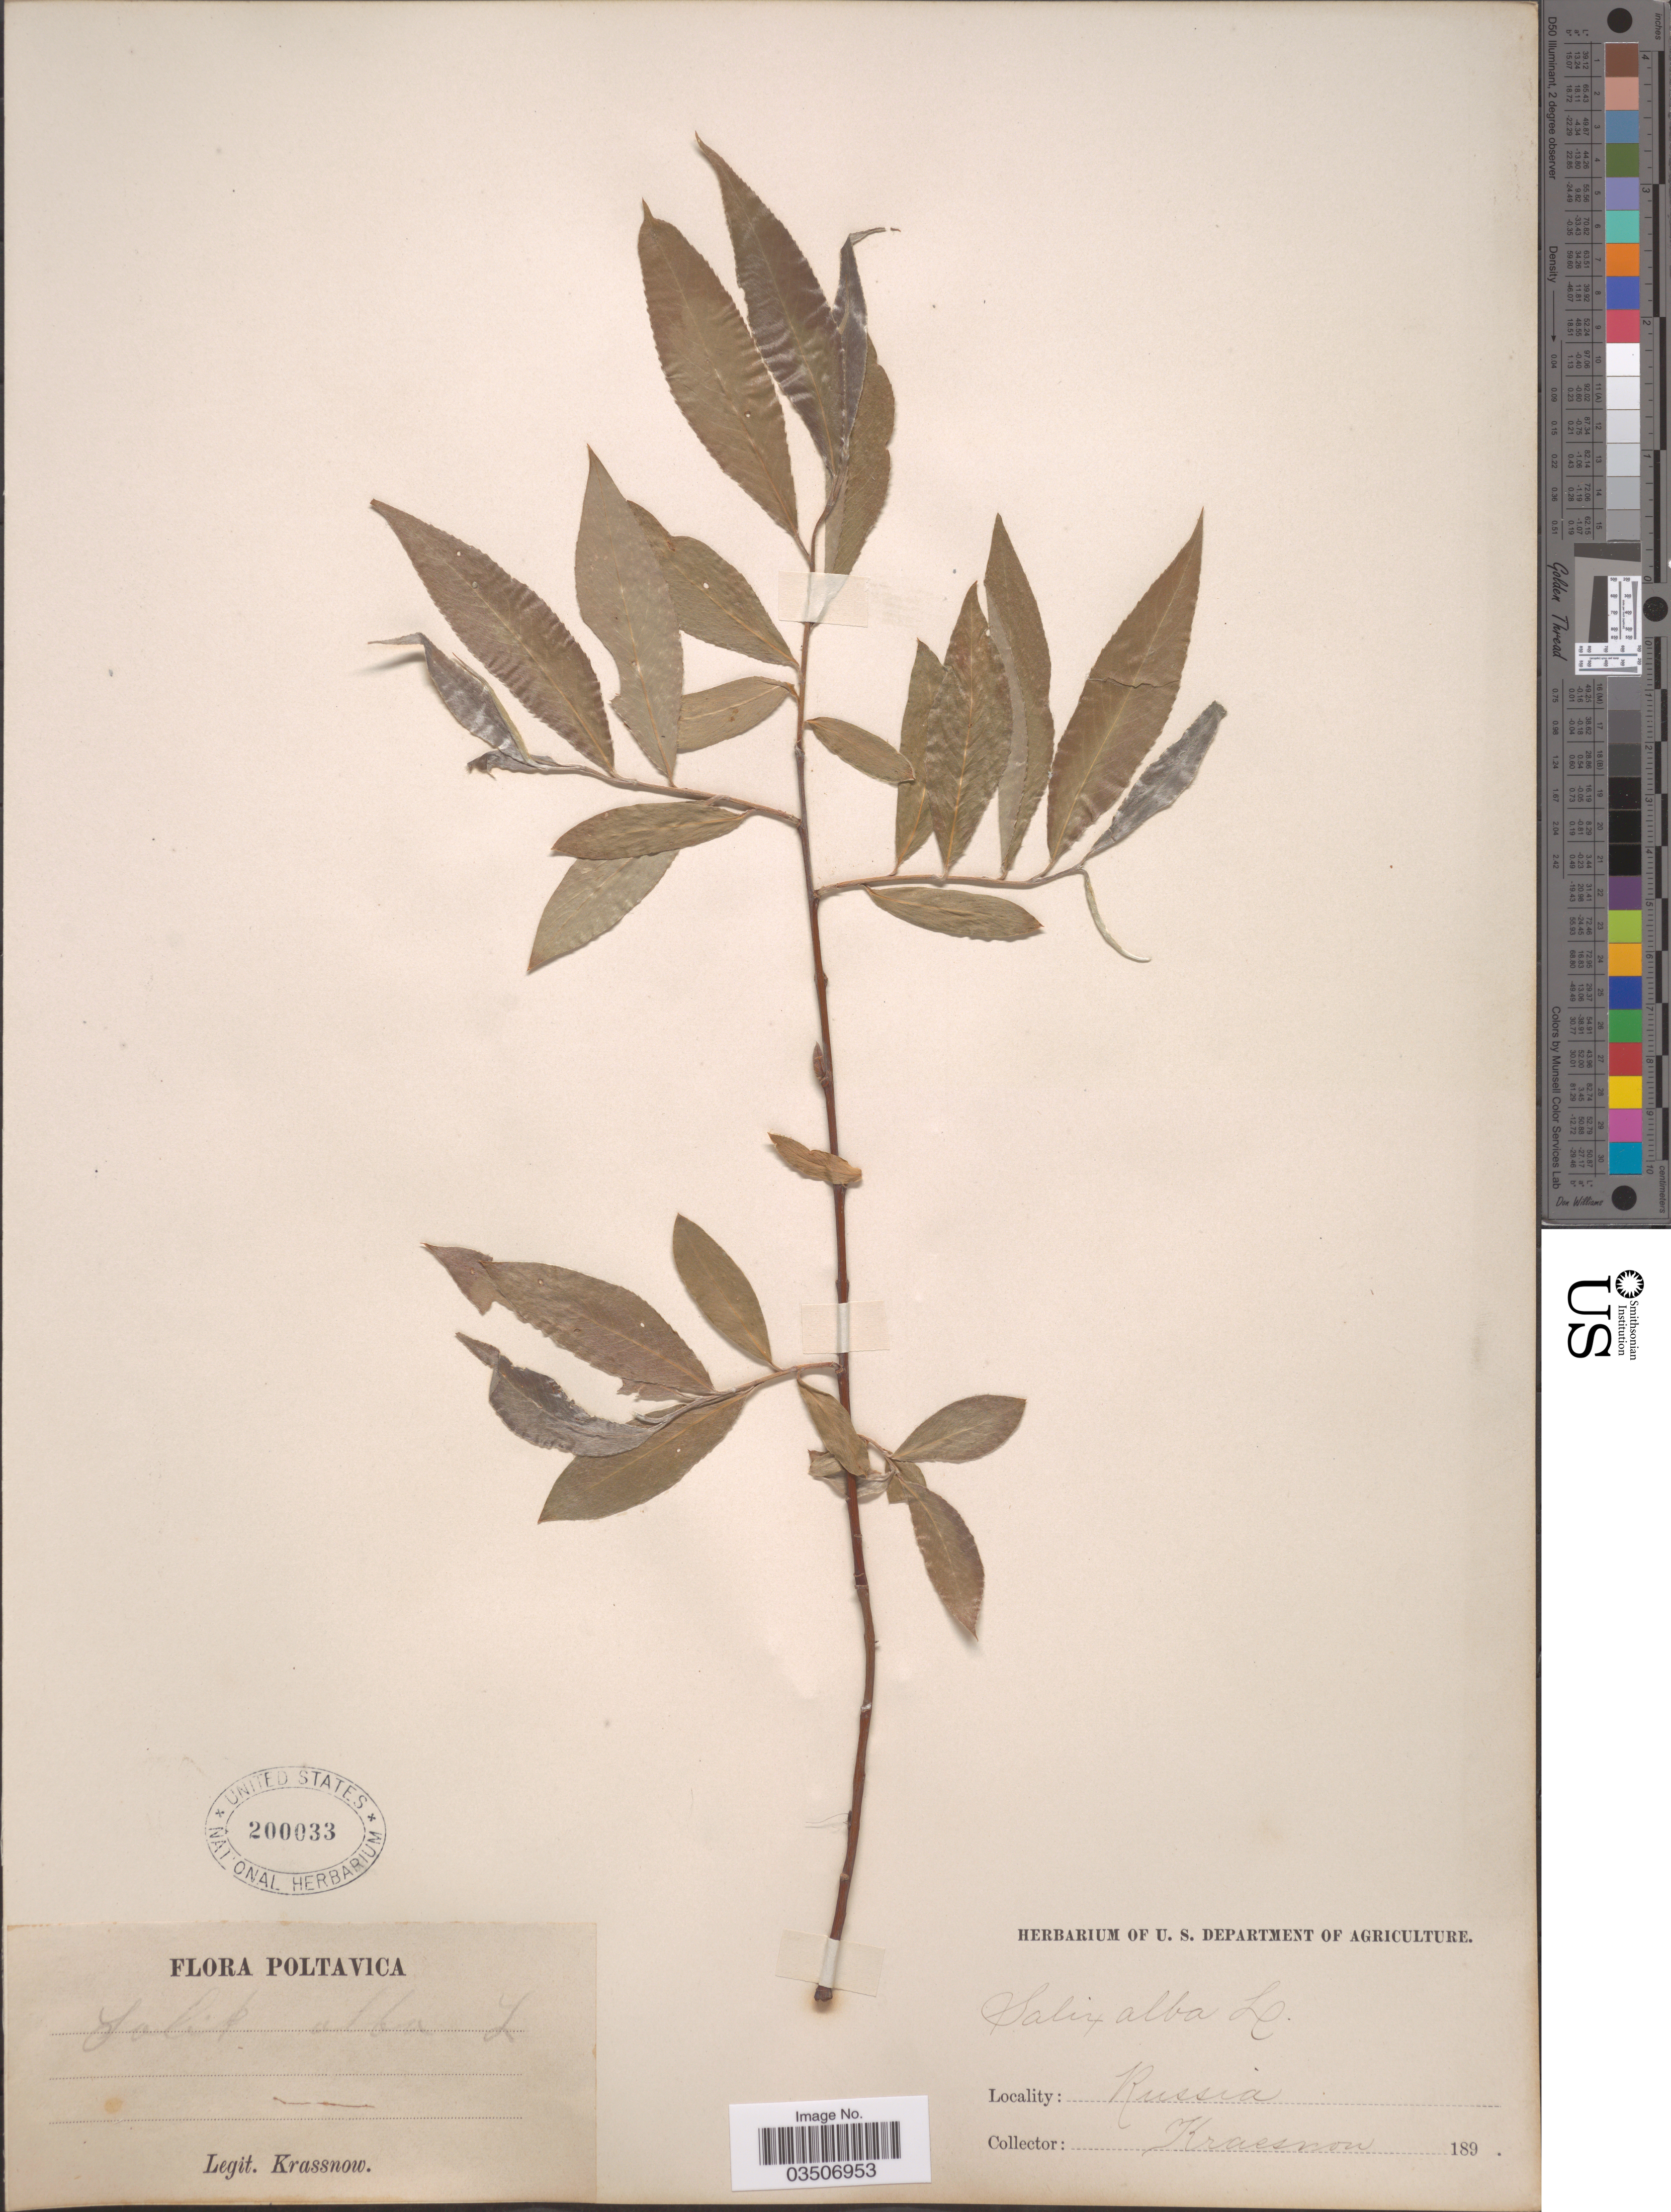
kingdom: Plantae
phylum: Tracheophyta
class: Magnoliopsida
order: Malpighiales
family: Salicaceae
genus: Salix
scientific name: Salix alba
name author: L.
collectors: -. Krassnow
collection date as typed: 189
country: Ukraine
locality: Poltavica.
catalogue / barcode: US 200033